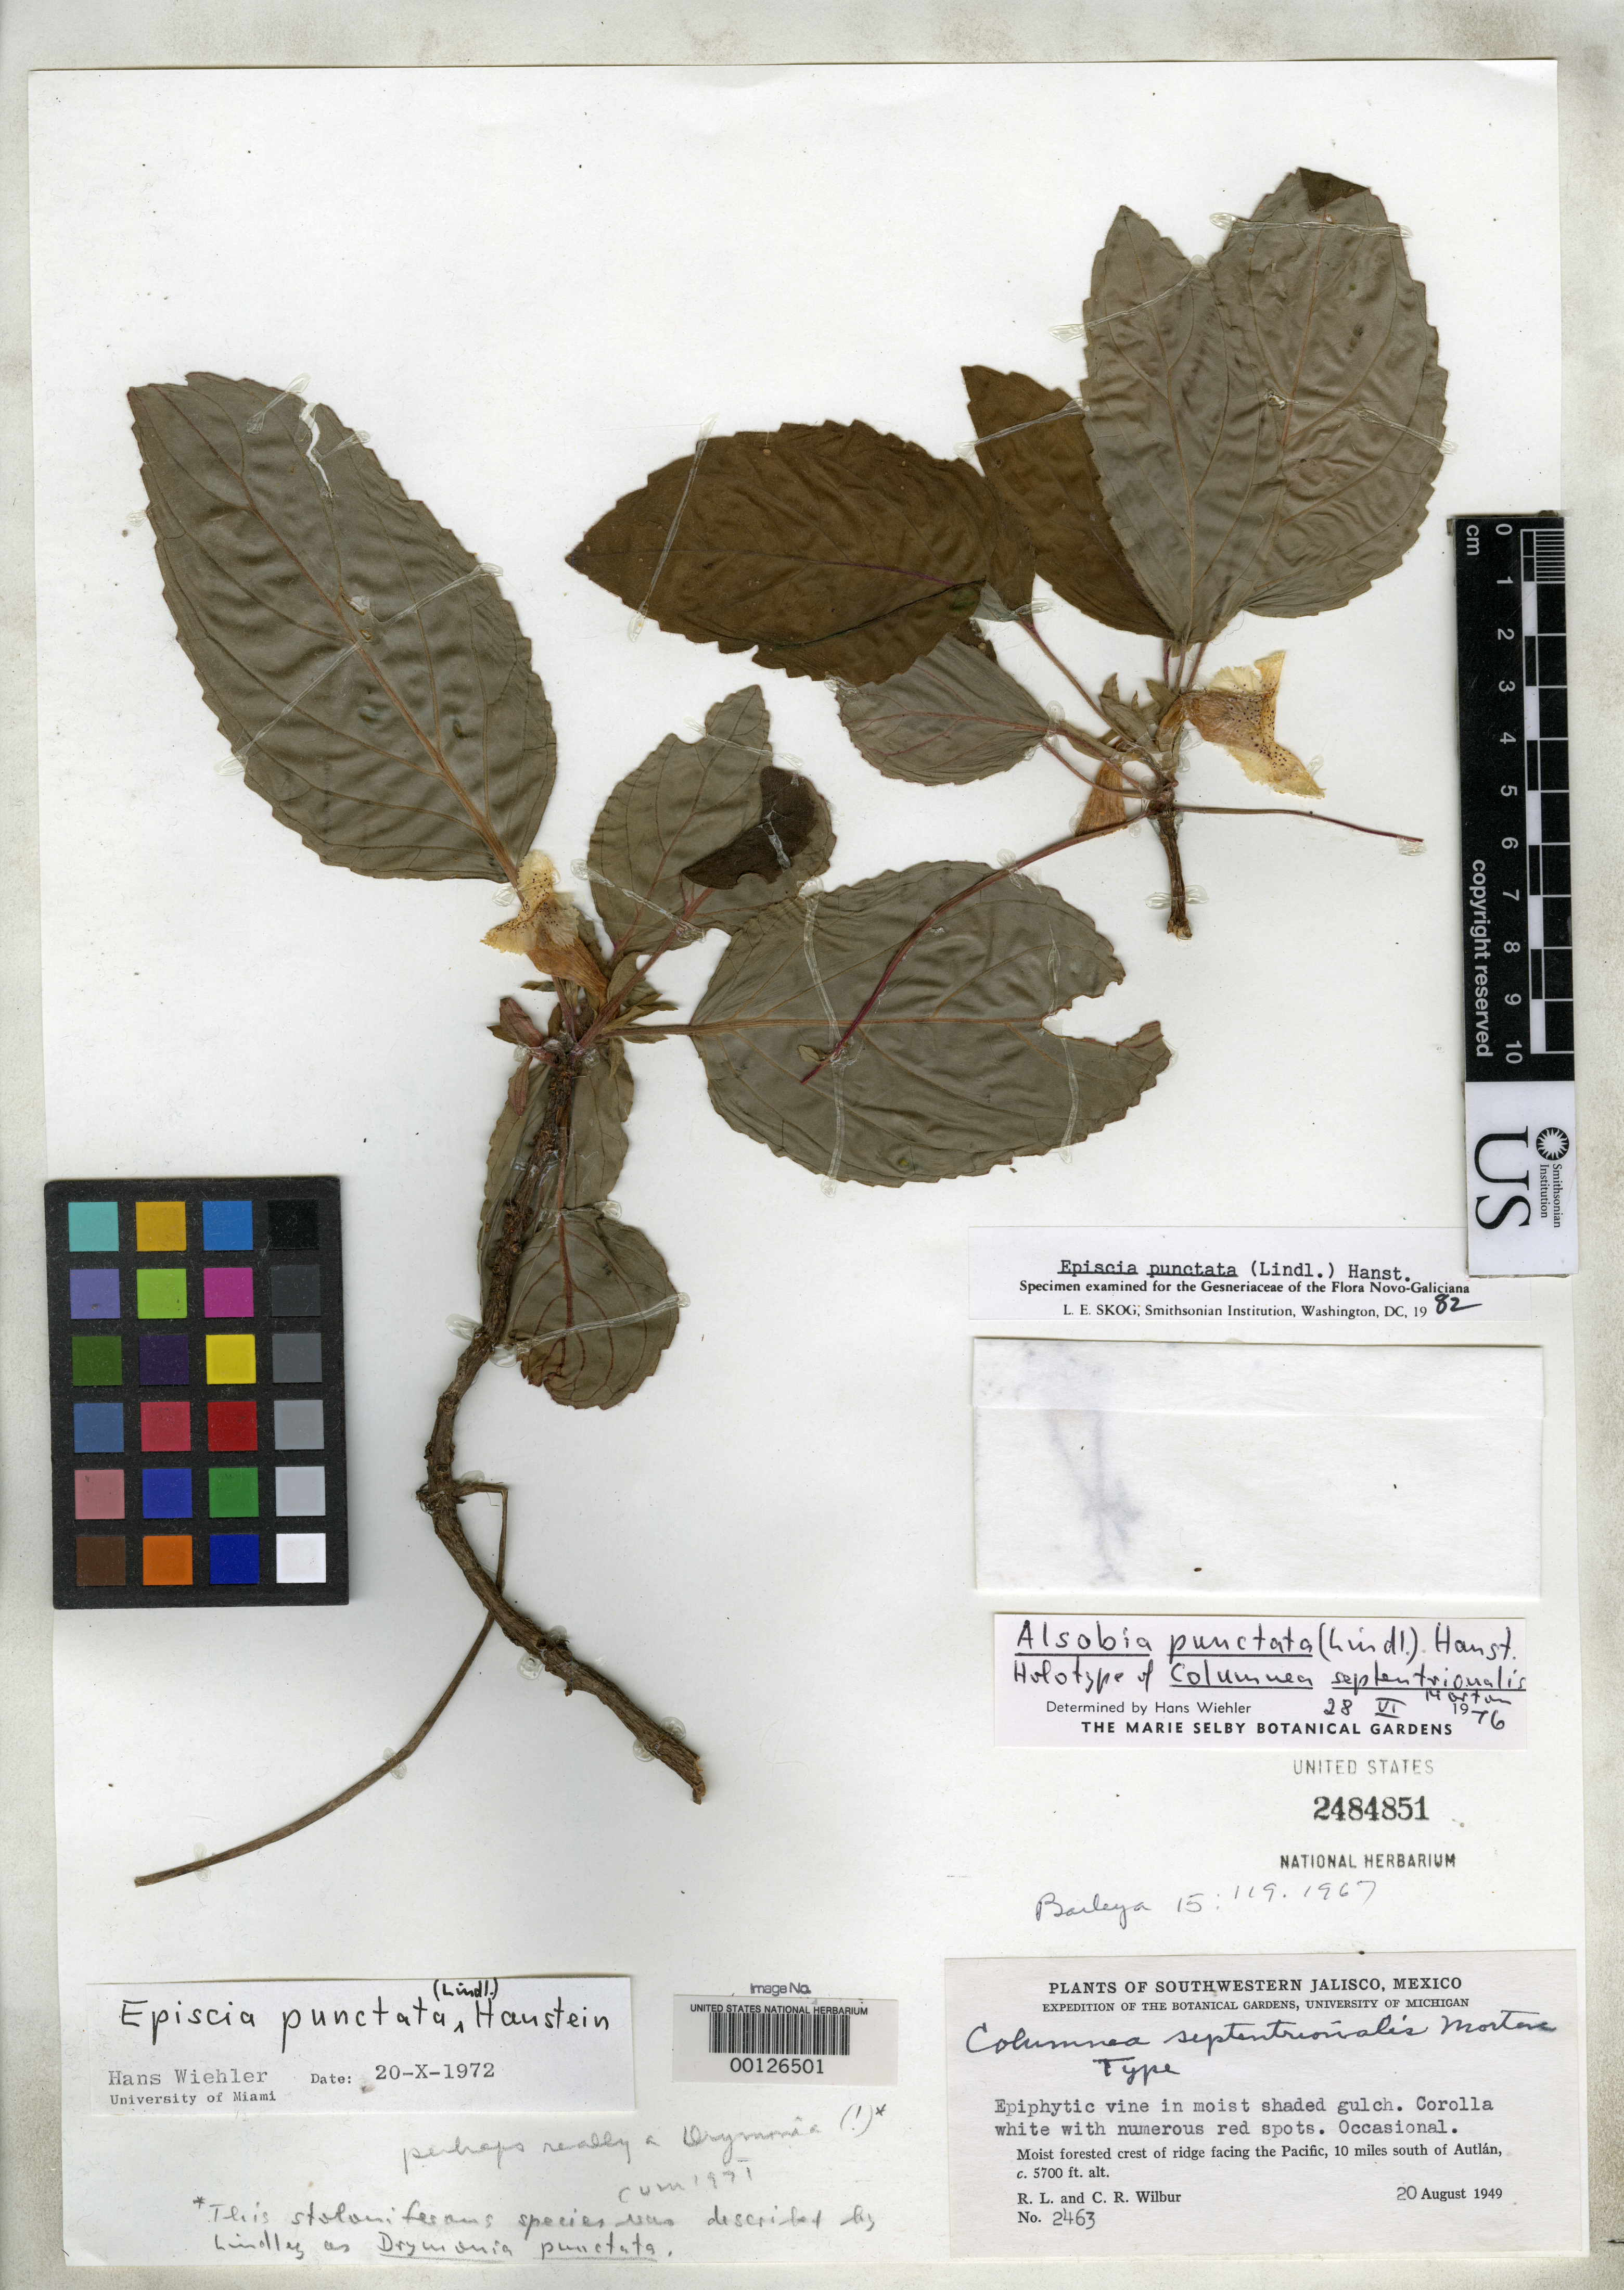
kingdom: Plantae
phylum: Tracheophyta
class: Magnoliopsida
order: Lamiales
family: Gesneriaceae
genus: Columnea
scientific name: Columnea septentrionalis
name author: C.V. Morton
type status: Holotype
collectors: R. L. Wilbur & C. Wilbur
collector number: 2463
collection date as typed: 20 Aug 1949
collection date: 1949-08-20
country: Mexico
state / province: Jalisco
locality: Autlan.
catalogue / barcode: US 2484851